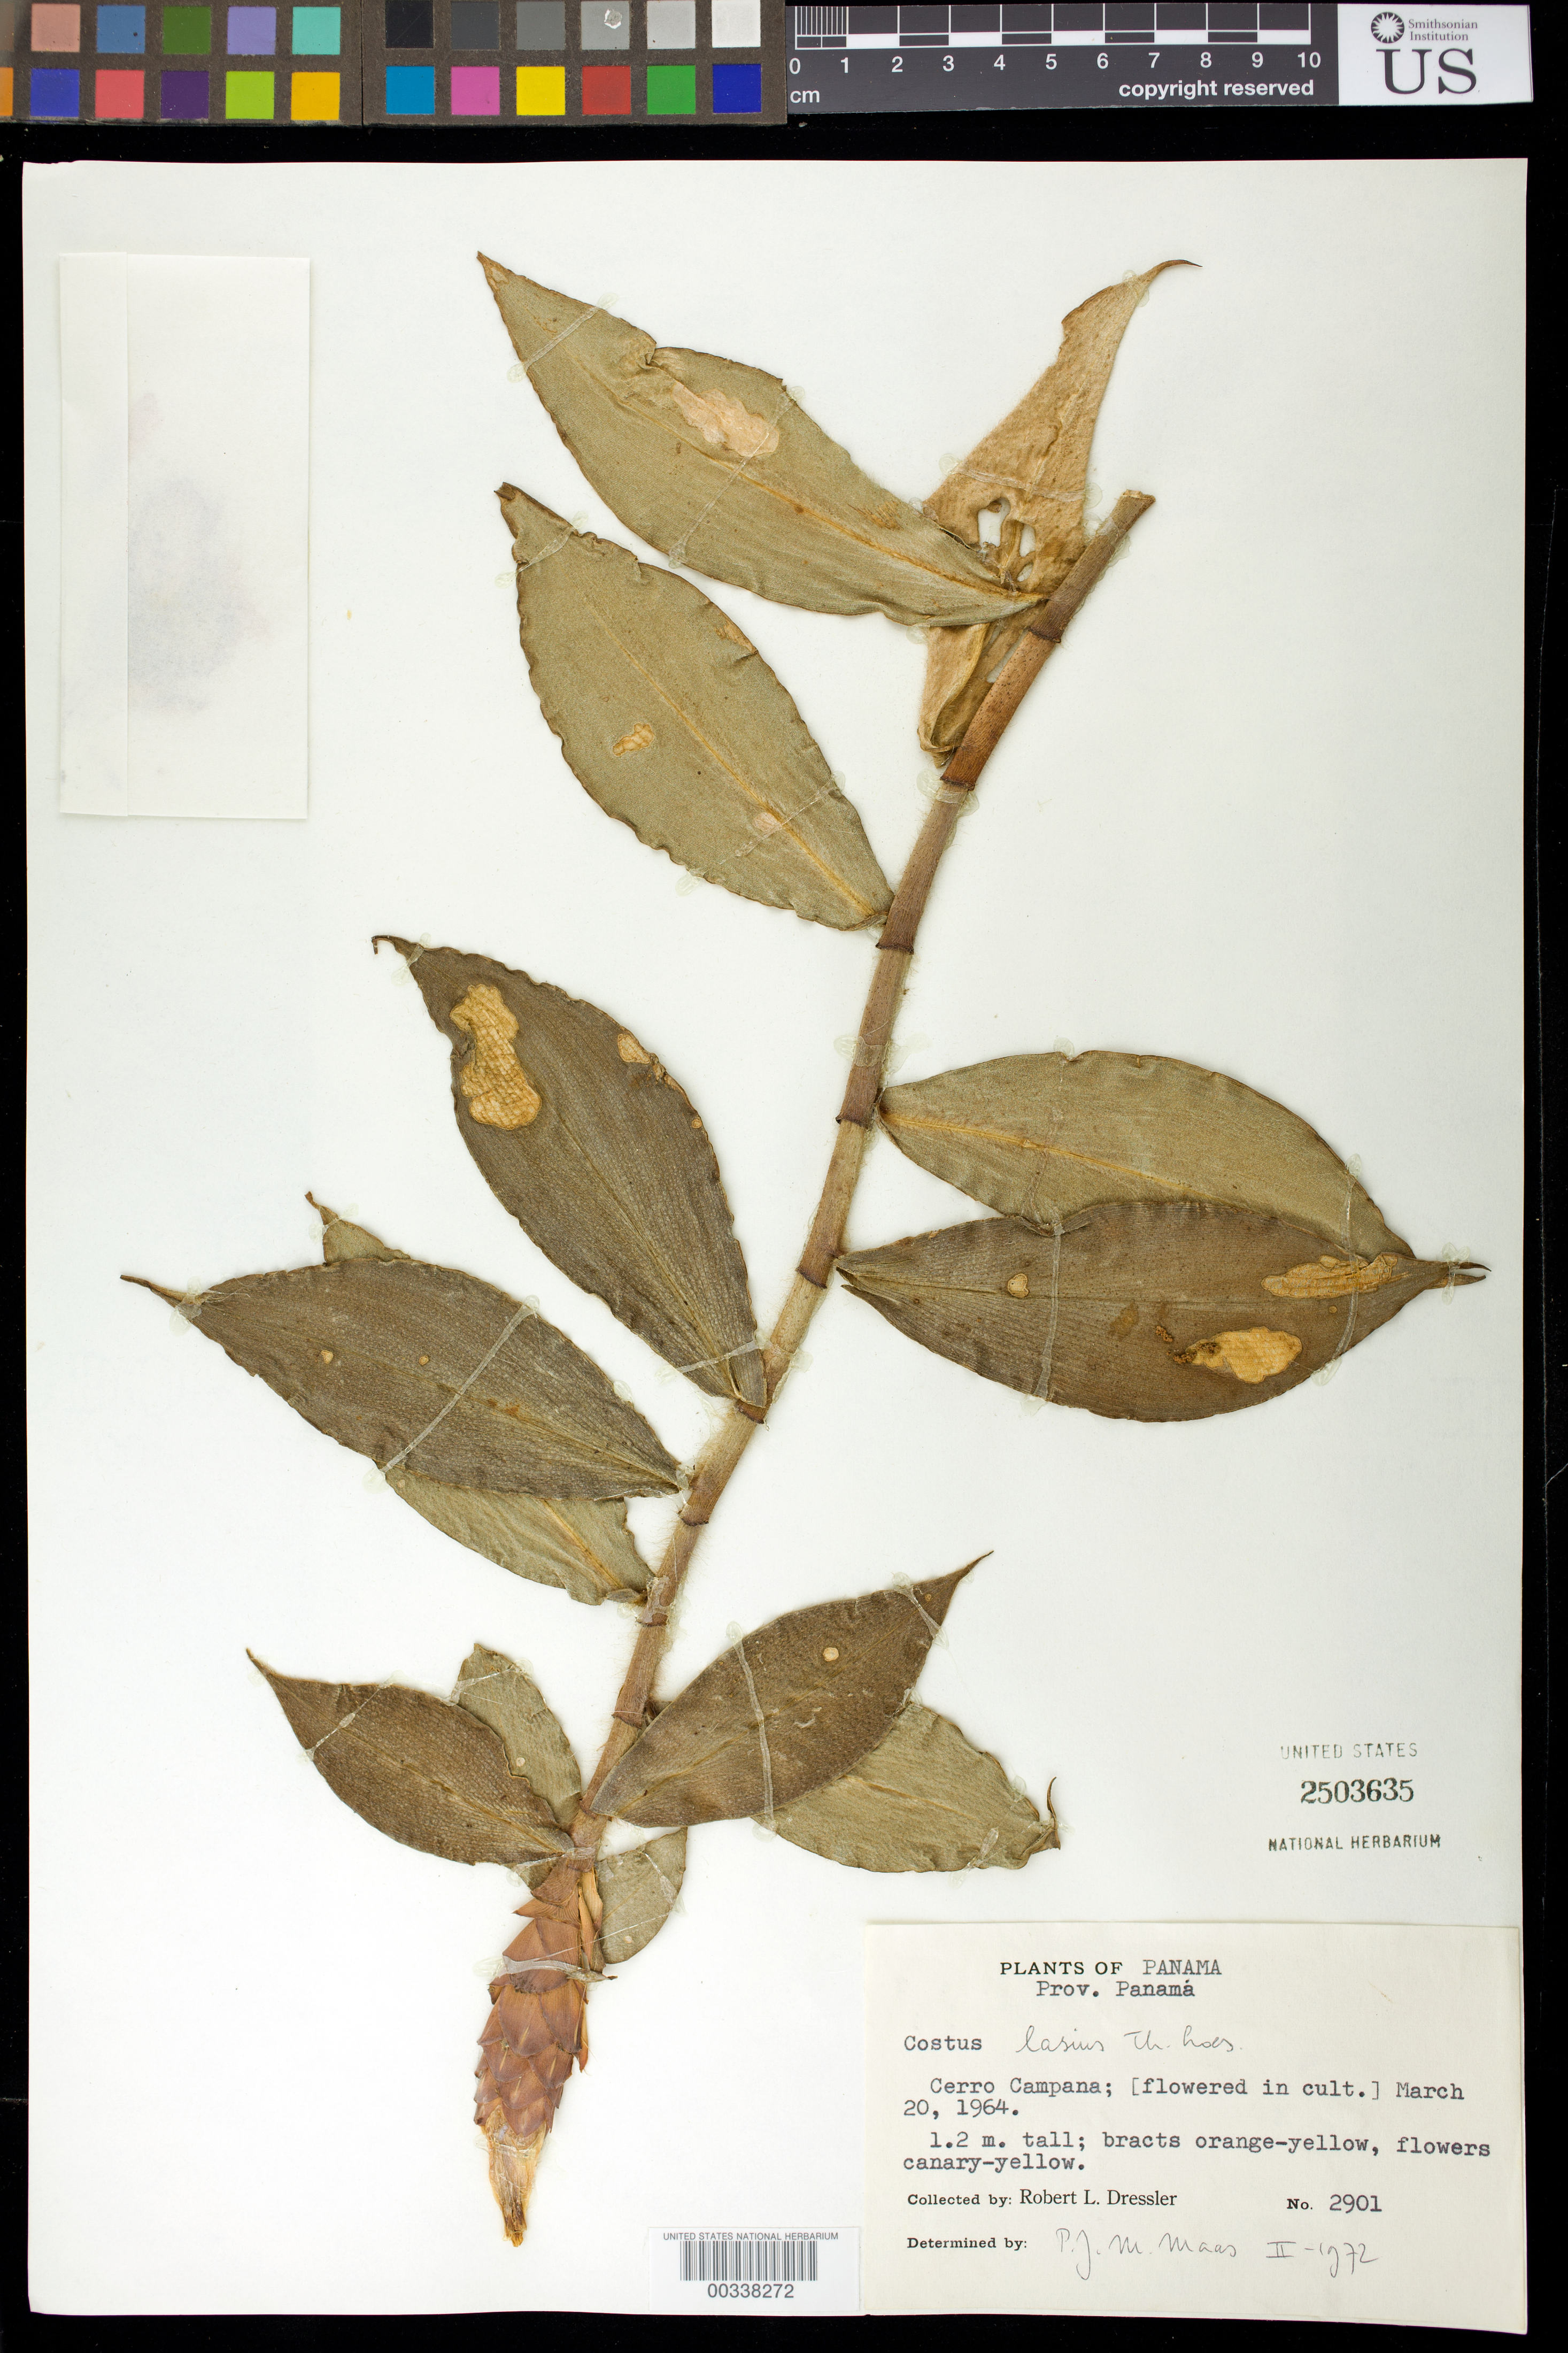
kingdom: Plantae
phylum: Tracheophyta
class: Liliopsida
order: Zingiberales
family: Costaceae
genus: Costus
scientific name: Costus lasius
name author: Loes.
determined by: Maas, Paul J. M.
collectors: R. Dressler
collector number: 2901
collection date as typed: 20 Mar 1964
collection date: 1964-03-20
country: Panama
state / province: Panamá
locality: Cerro Campana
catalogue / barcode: US 2503635